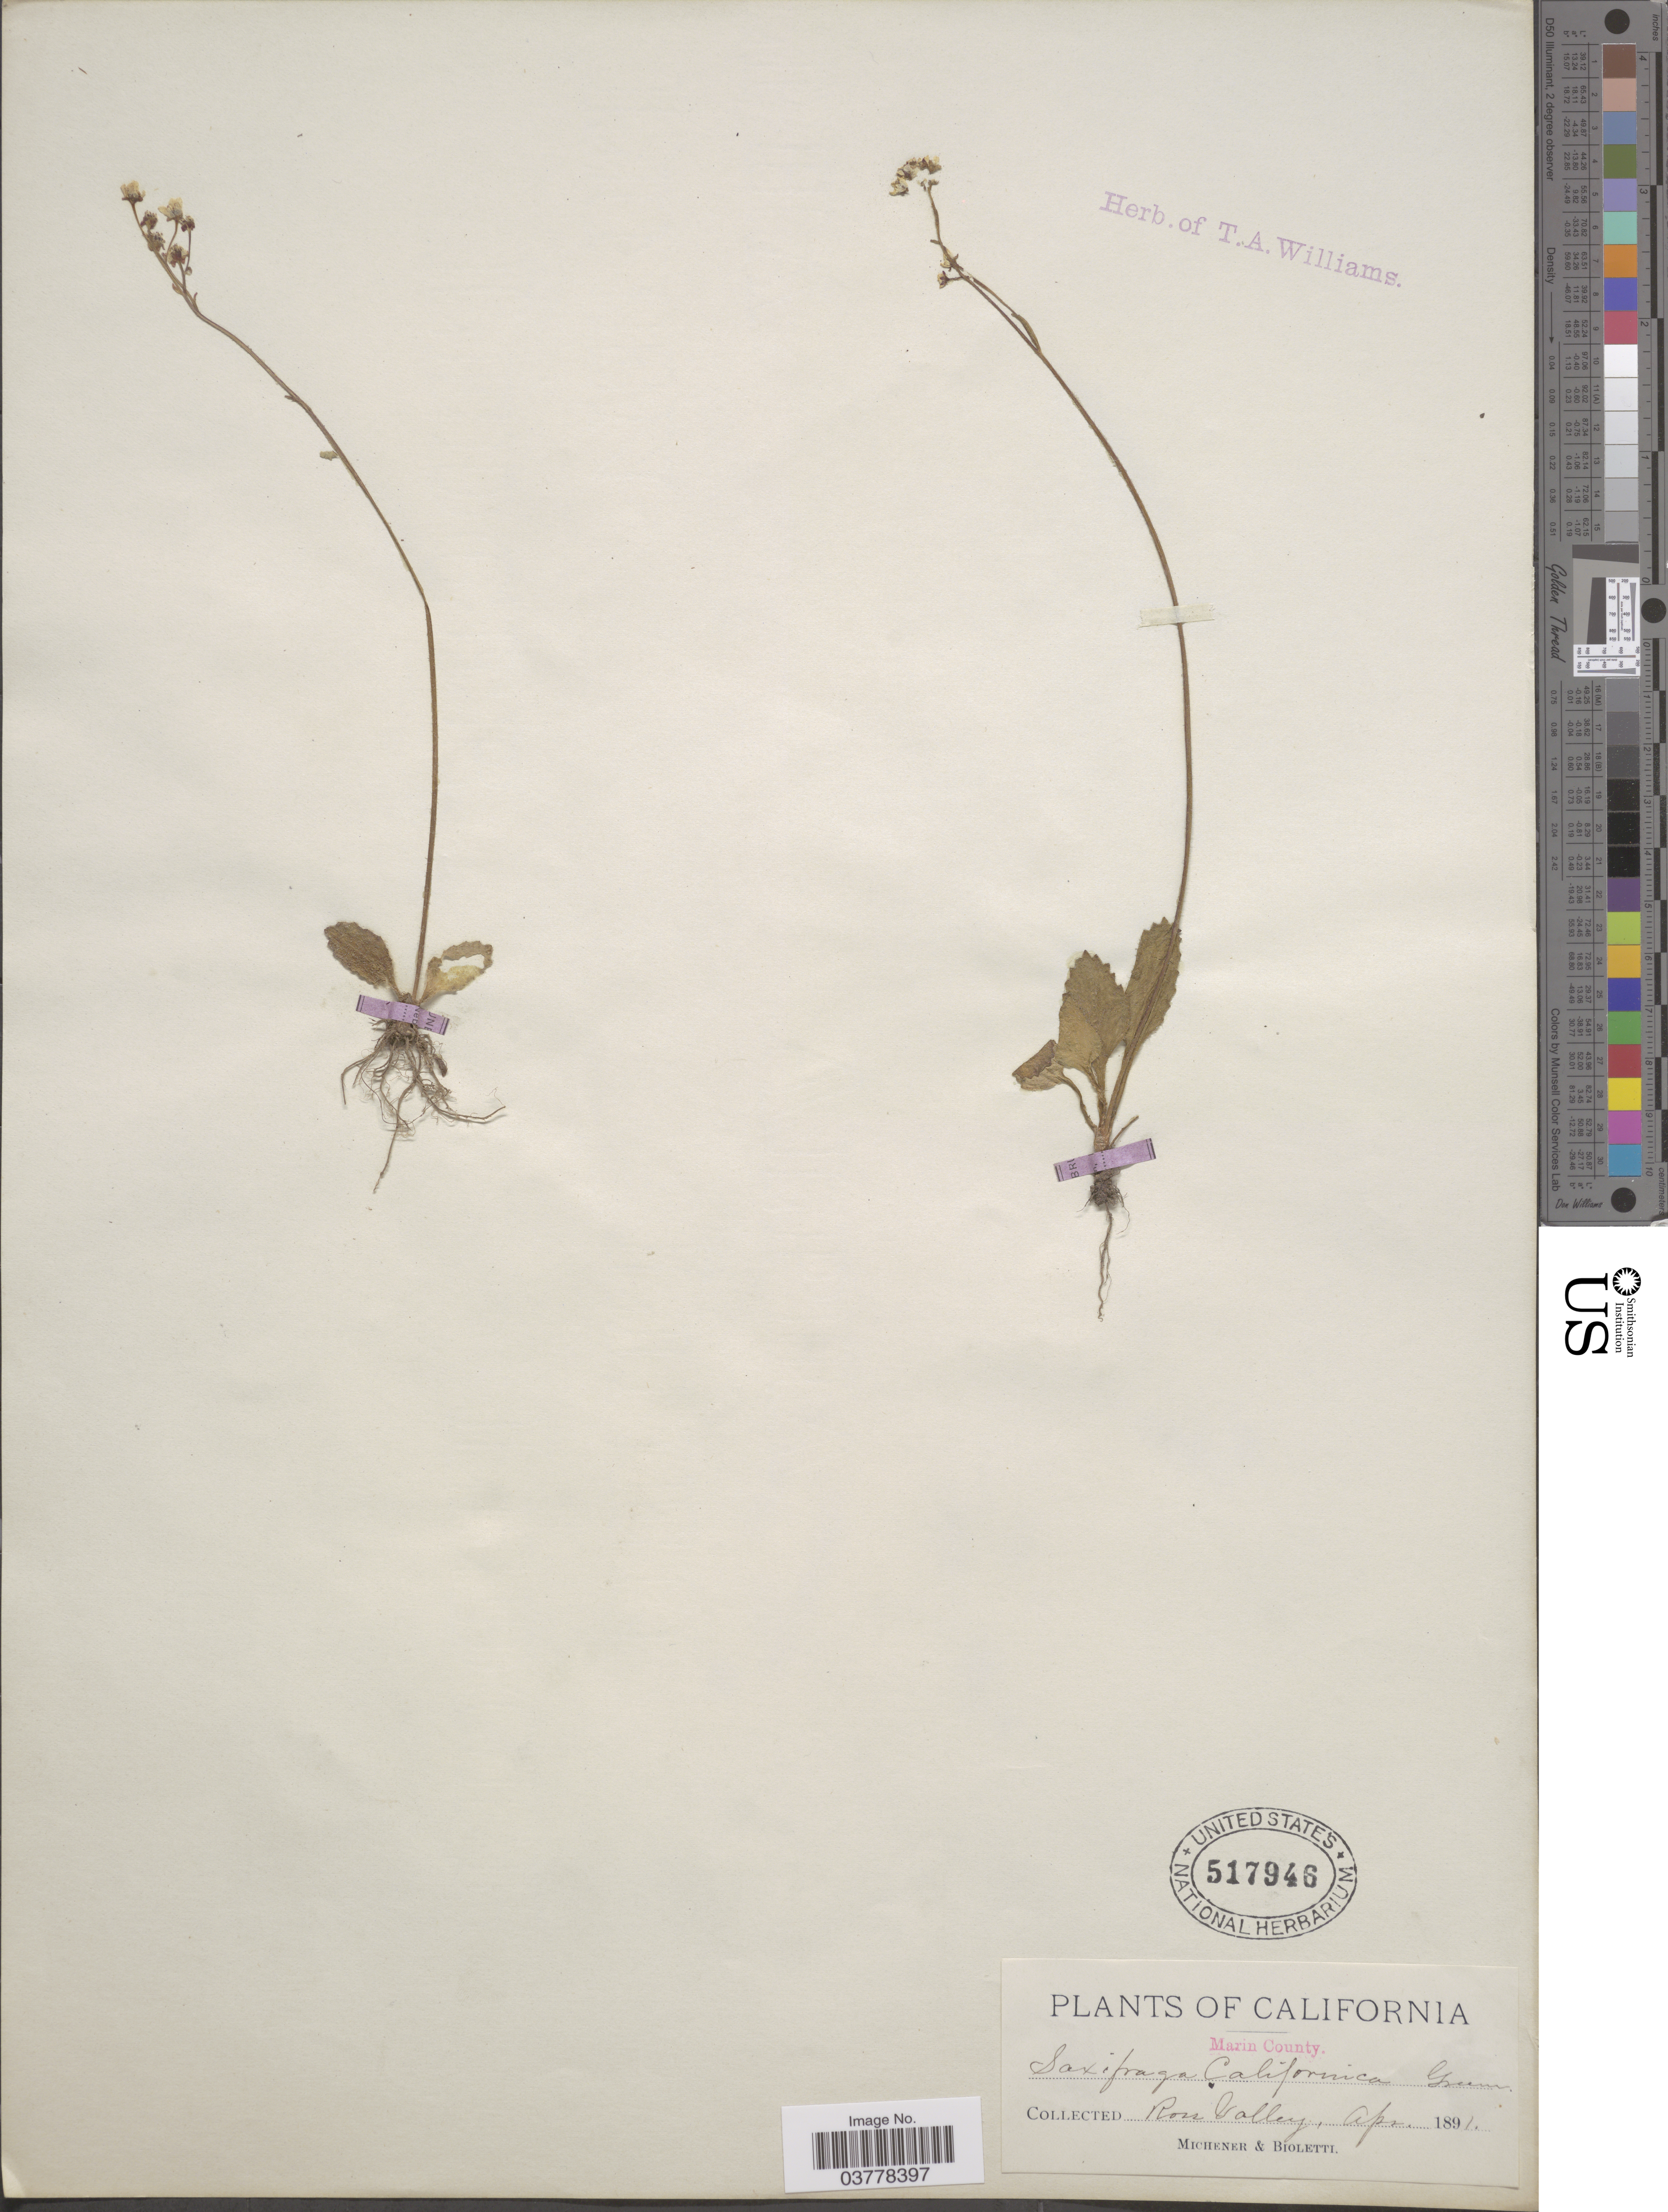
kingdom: Plantae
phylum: Tracheophyta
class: Magnoliopsida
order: Saxifragales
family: Saxifragaceae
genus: Micranthes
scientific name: Micranthes californica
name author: (Greene) Small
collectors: -. Michener & -- Bioletti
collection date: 1891-04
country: United States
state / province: California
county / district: Marin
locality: Marin County. Ross Valley.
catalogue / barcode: US 517946